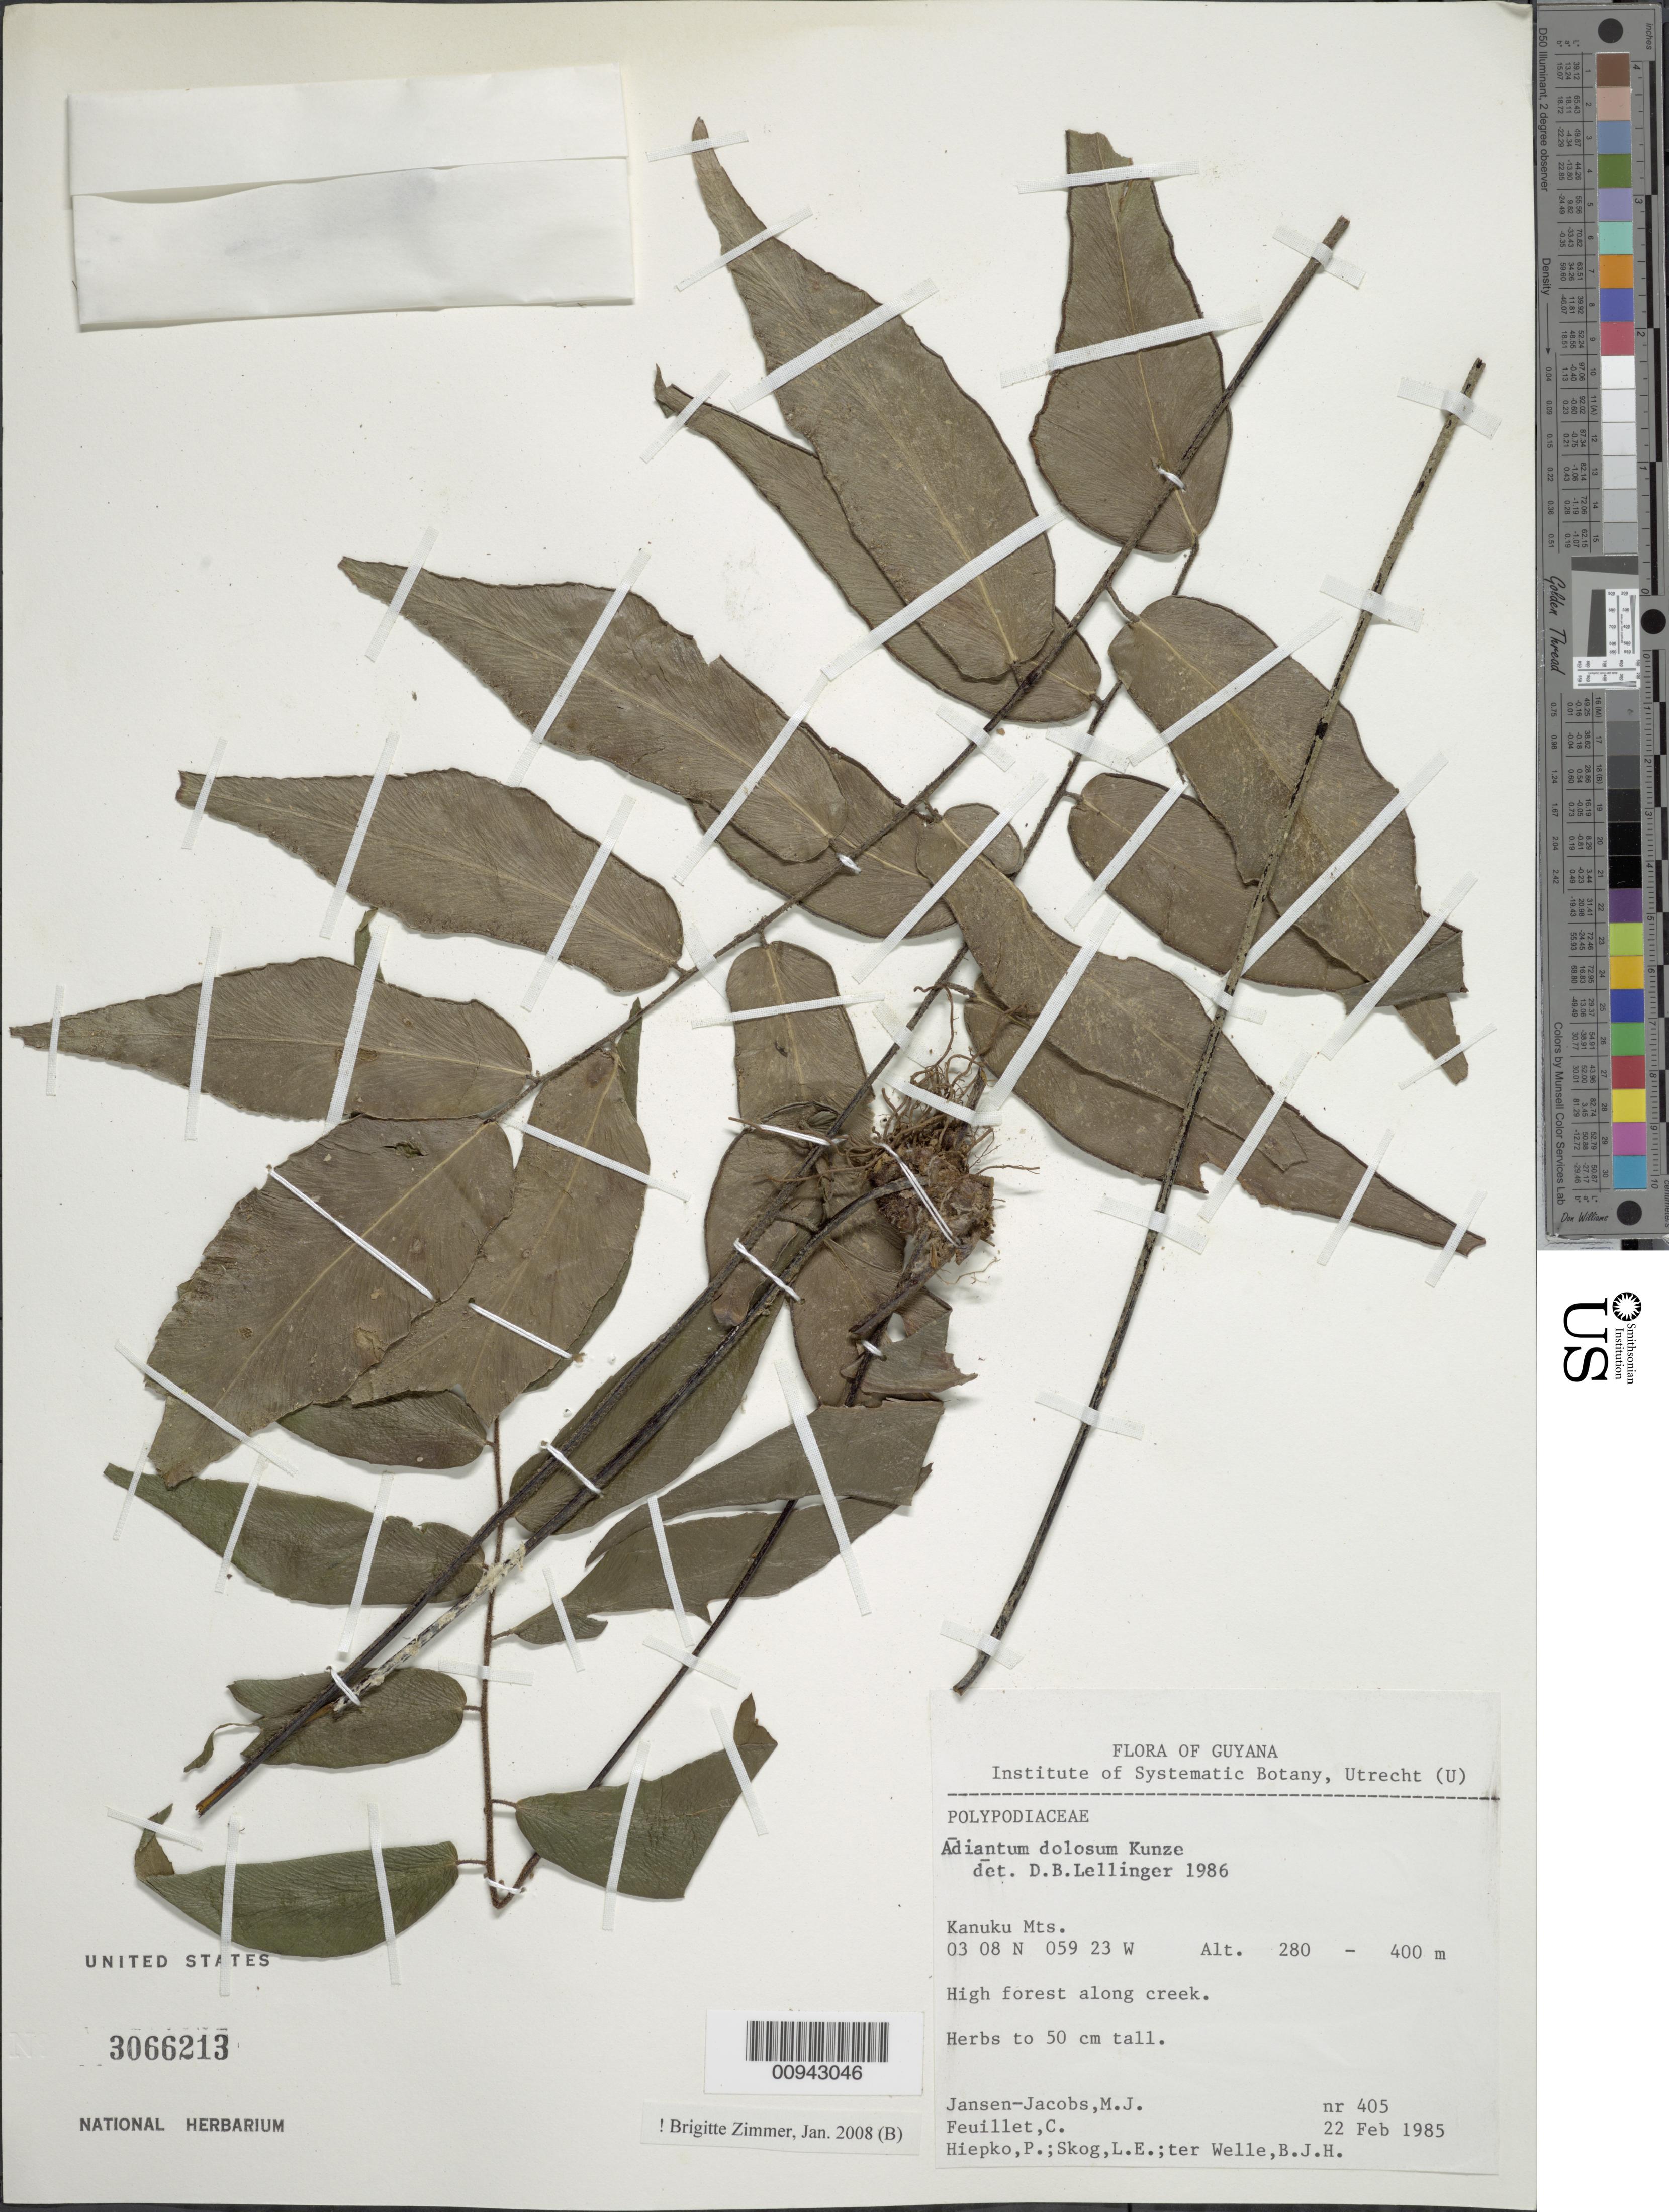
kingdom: Plantae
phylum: Tracheophyta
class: Polypodiopsida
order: Polypodiales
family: Pteridaceae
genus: Adiantum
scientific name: Adiantum dolosum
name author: Kunze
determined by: Zimmer, B.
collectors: M. J. Jansen-Jacobs, C. Feuillet, P. H. Hiepko, L. E. Skog & B. Welle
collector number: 405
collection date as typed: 22-Feb-85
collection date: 1985-02-22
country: Guyana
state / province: U. Takutu-U. Essequibo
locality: Kanuku Mts.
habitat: High forest along creek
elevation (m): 280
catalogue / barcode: US 3066213